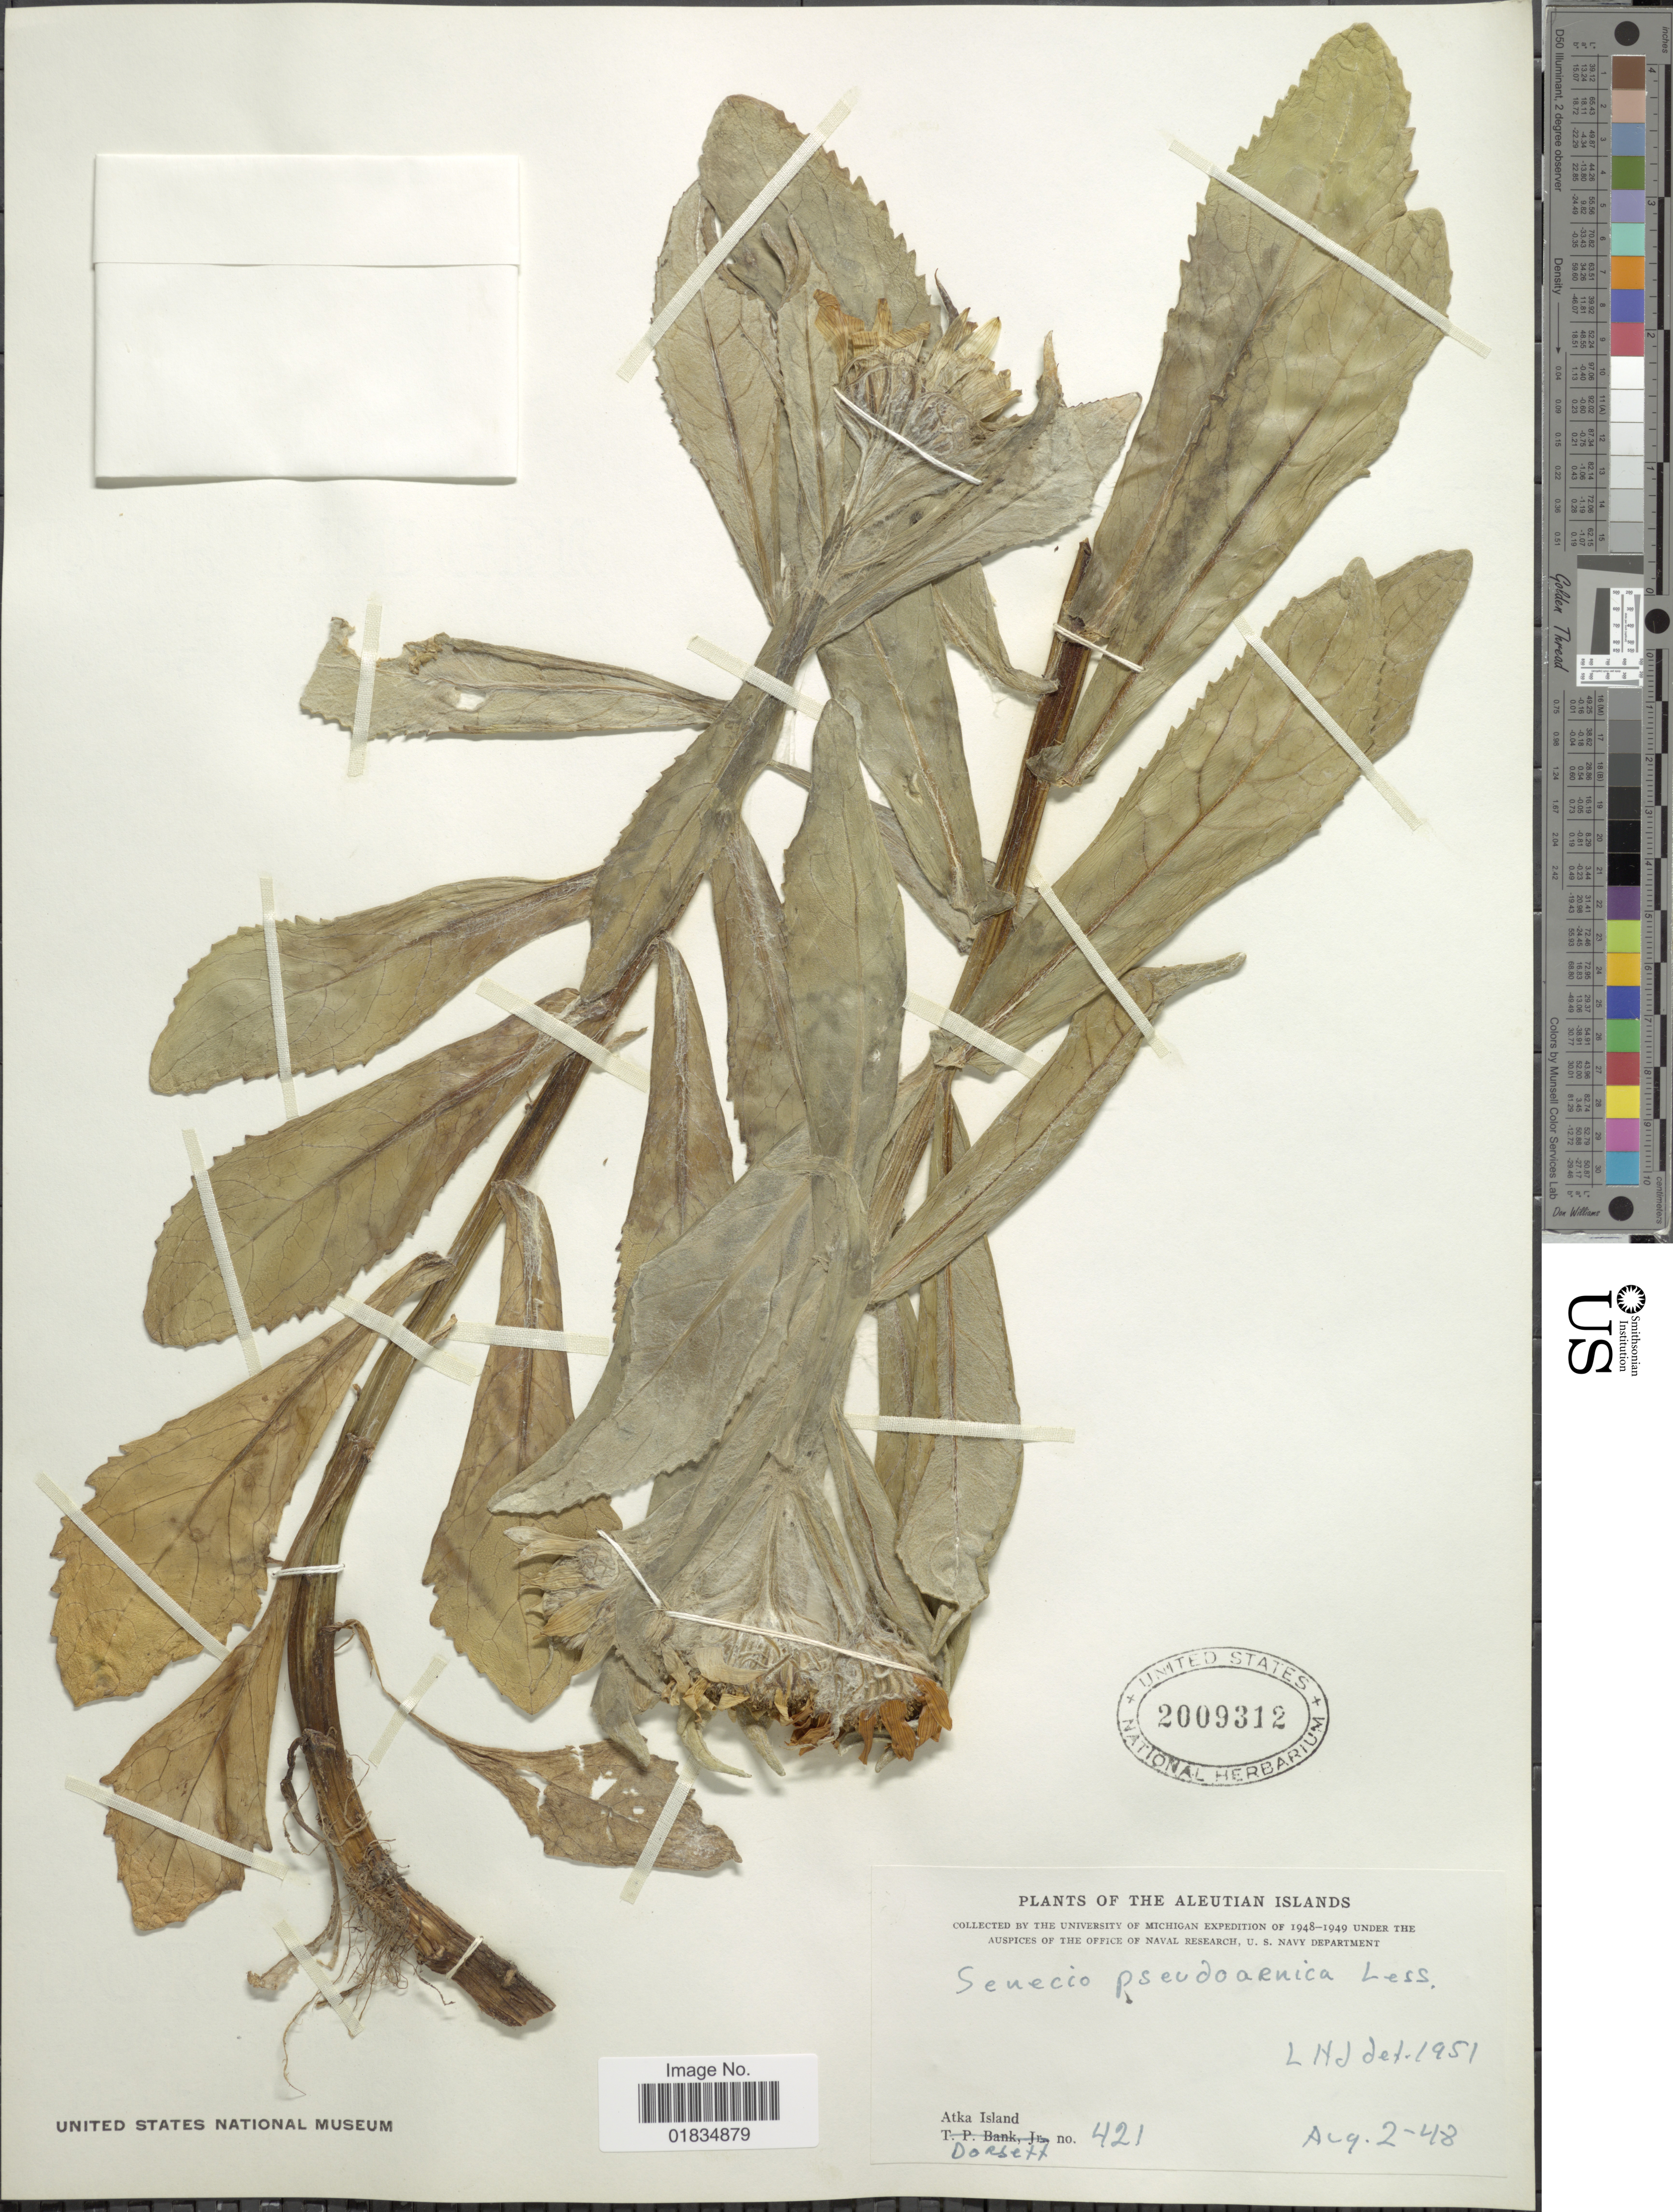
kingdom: Plantae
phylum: Tracheophyta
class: Magnoliopsida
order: Asterales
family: Asteraceae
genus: Senecio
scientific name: Senecio pseudoarnica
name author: Less.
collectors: -- Dorsett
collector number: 421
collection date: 1948-08-02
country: United States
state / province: Alaska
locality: Aleutian Islands, Atka Island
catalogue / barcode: US 2009312